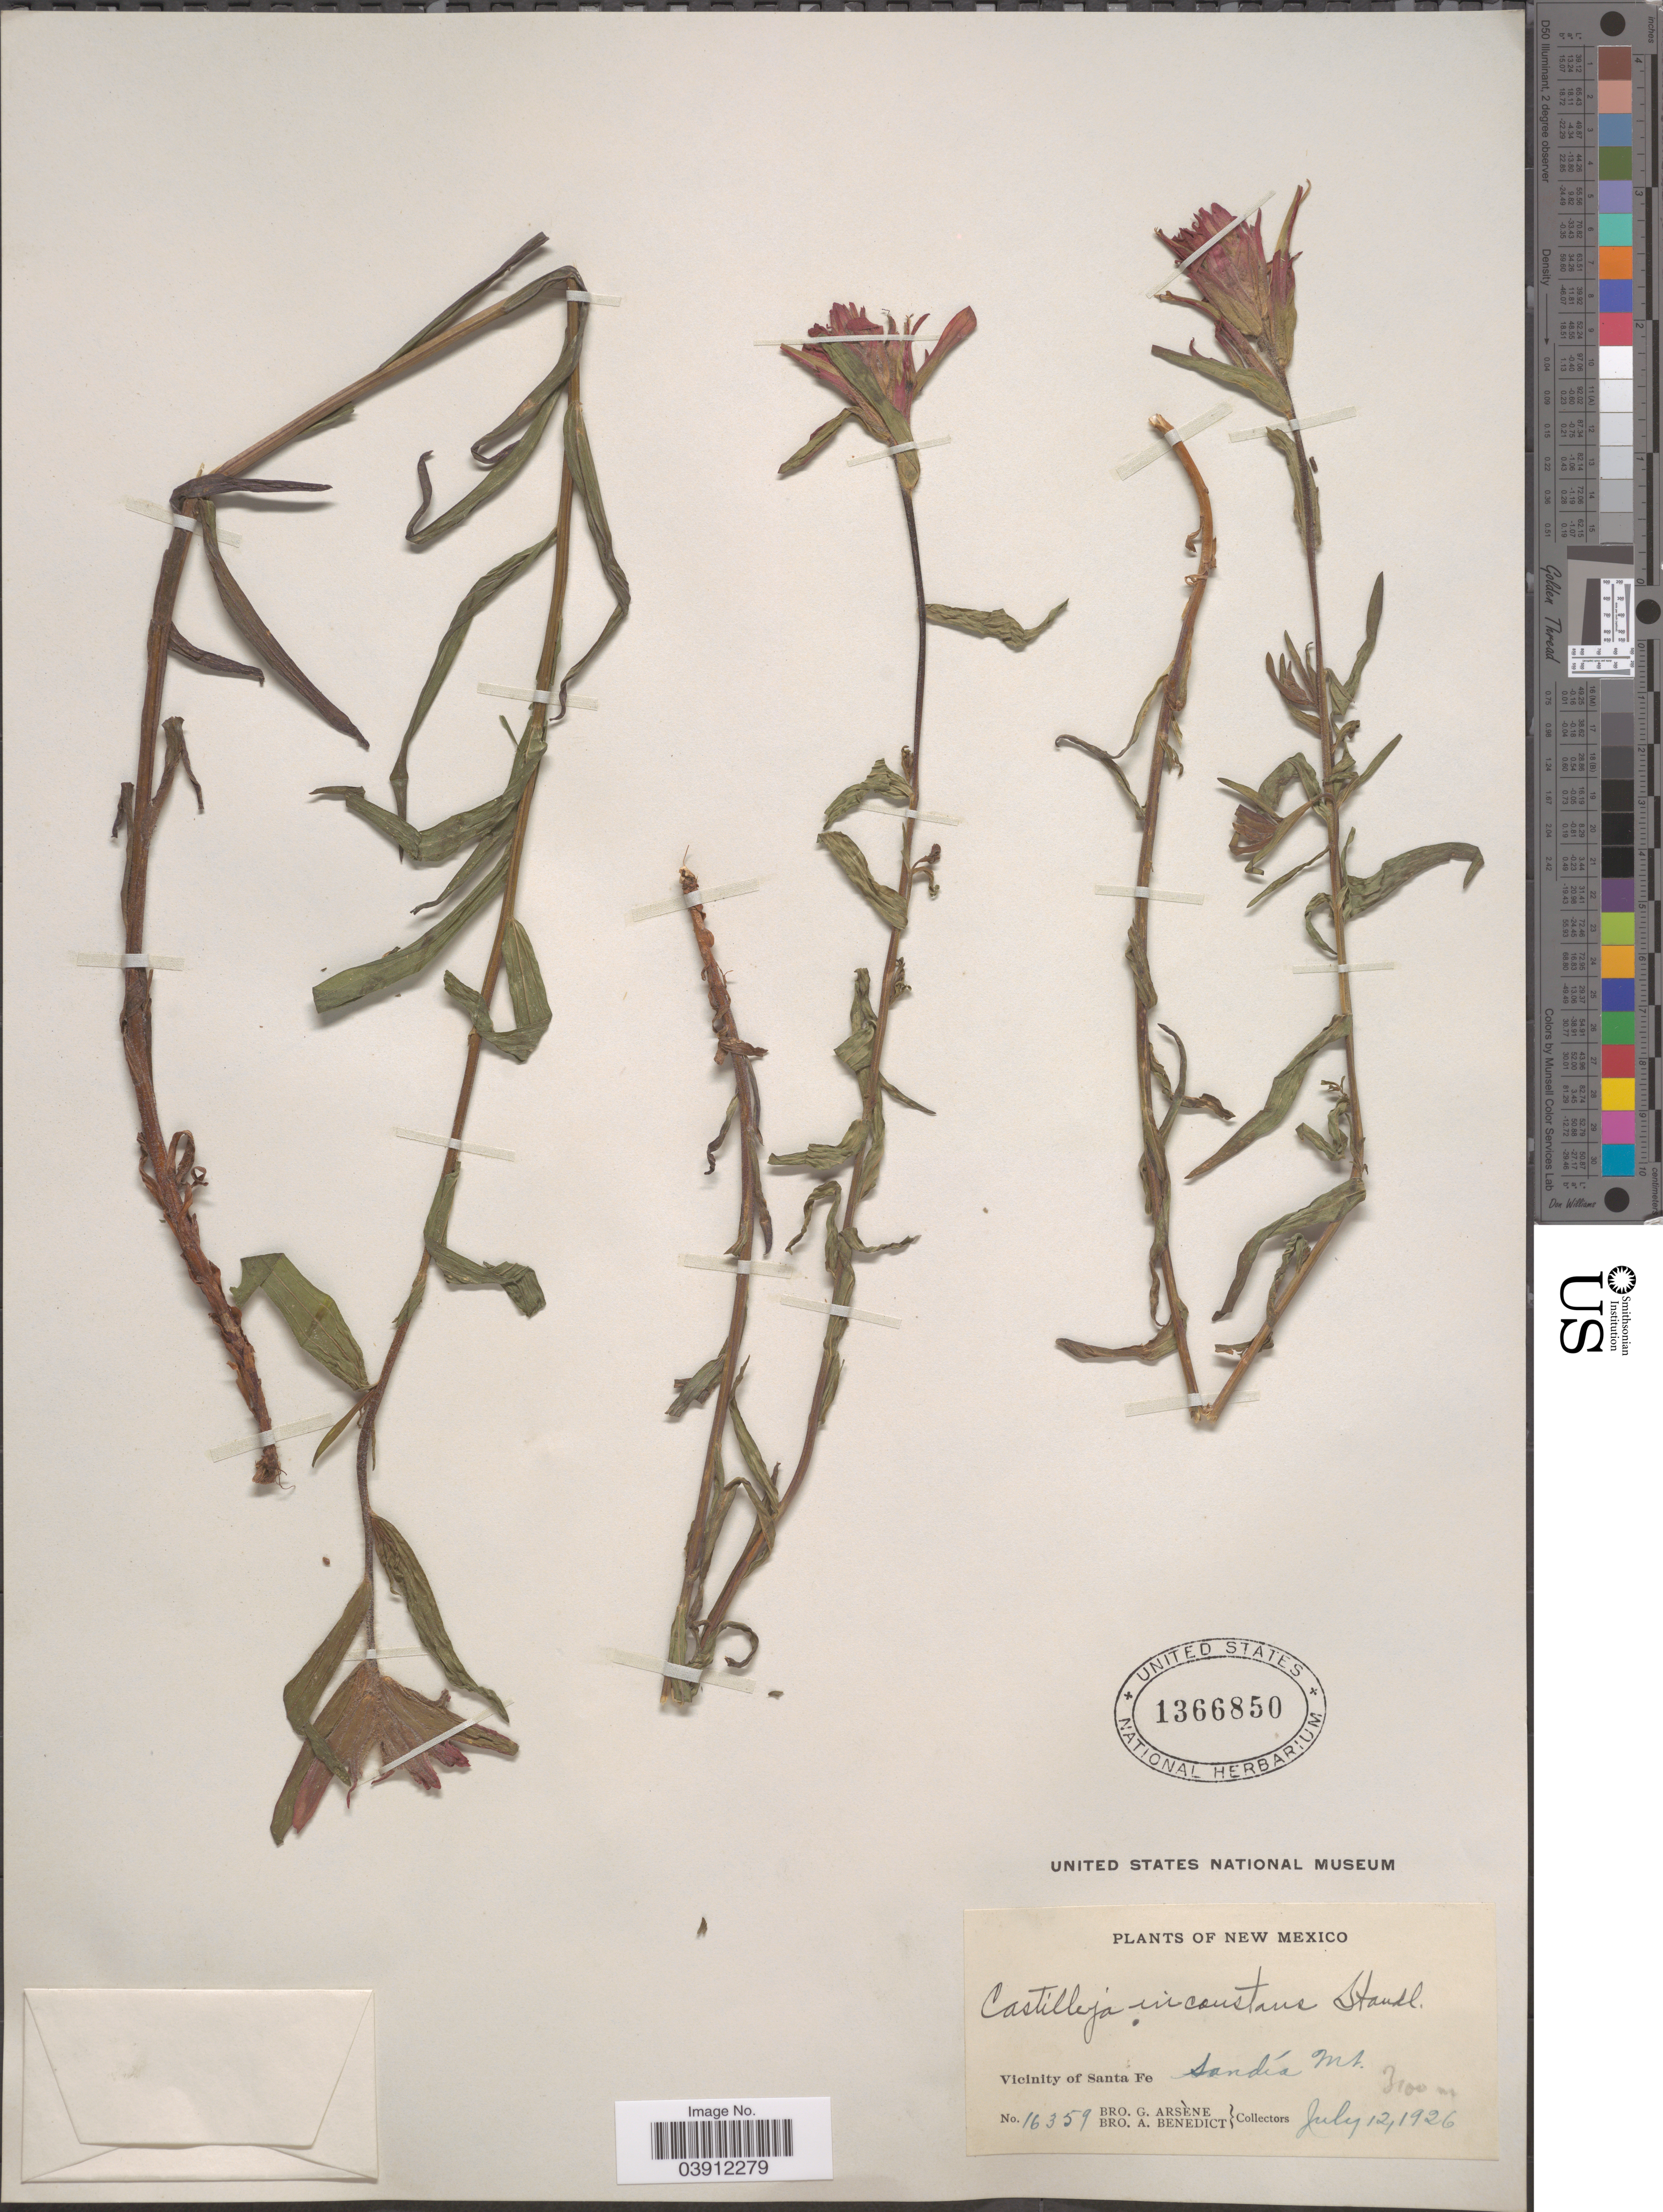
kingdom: Plantae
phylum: Tracheophyta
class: Magnoliopsida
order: Lamiales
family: Orobanchaceae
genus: Castilleja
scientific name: Castilleja inconstans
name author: Standl.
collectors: Bro. G. Arsène & Bro. A. Benedict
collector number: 16359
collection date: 1926-07-12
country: United States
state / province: New Mexico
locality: Vicinity of Santa Fe. Sandía Mt.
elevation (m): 3100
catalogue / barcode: US 1366850